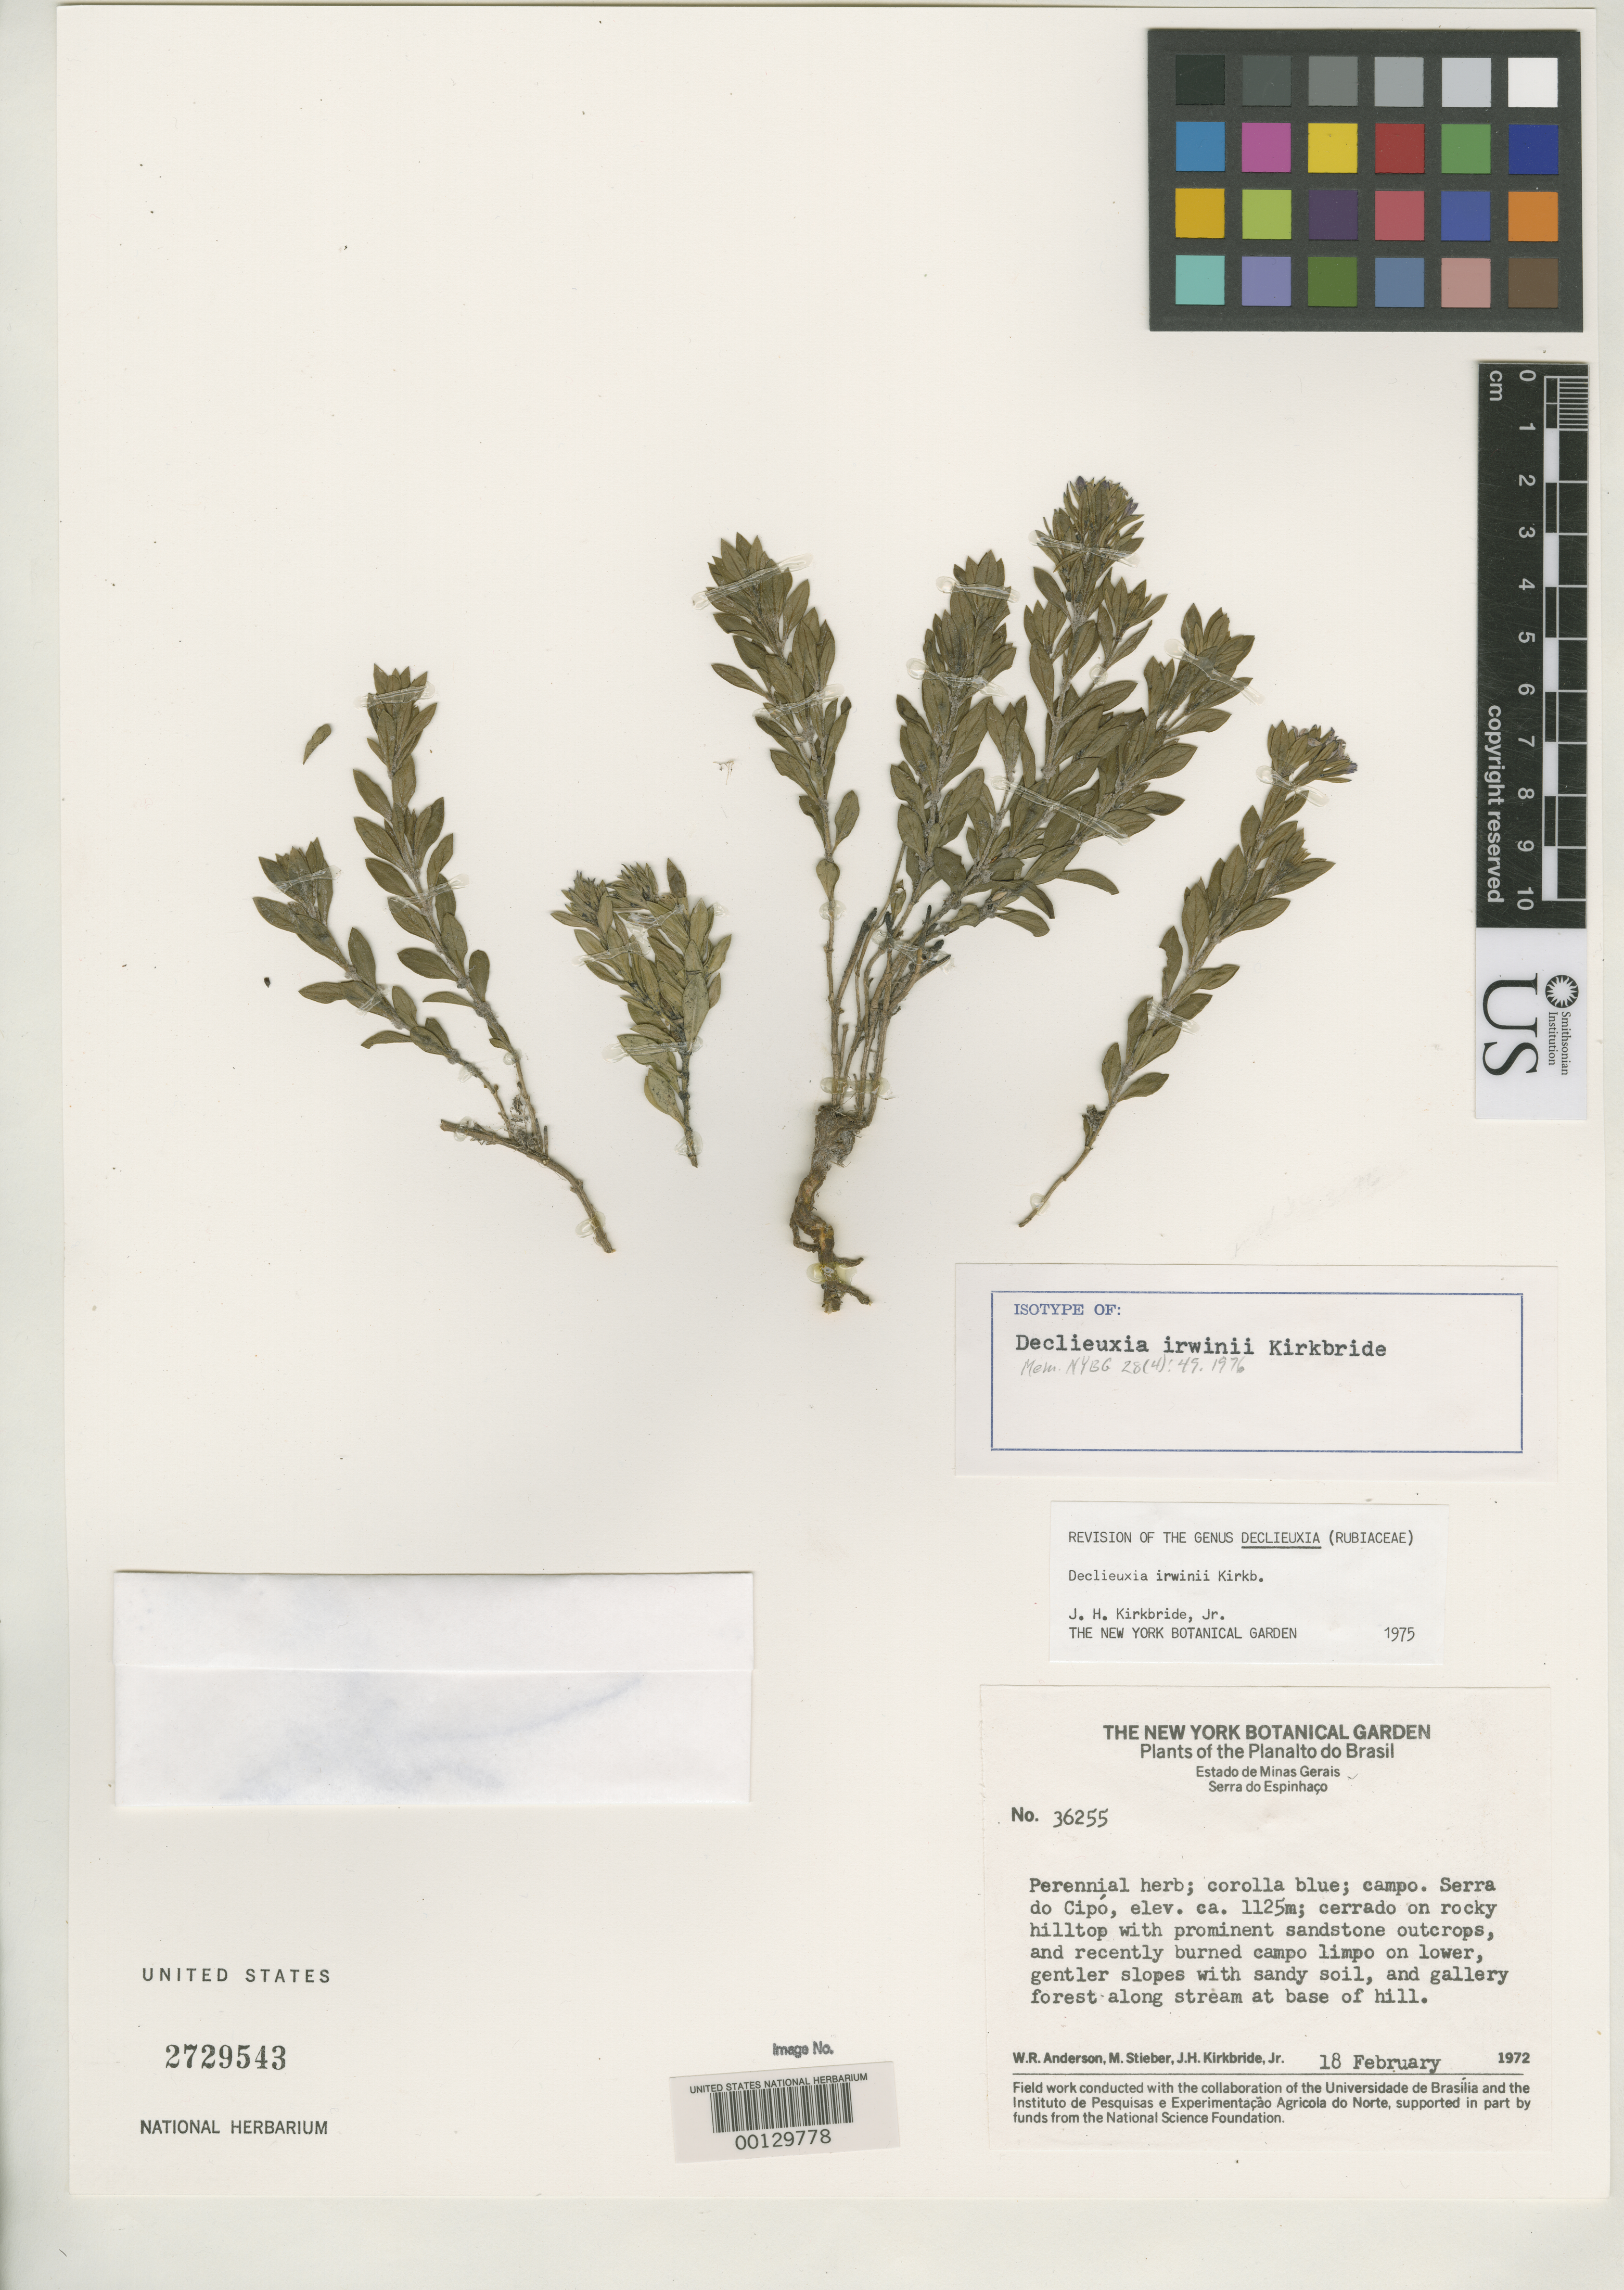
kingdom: Plantae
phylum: Tracheophyta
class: Magnoliopsida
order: Gentianales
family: Rubiaceae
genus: Declieuxia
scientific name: Declieuxia irwinii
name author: J.H. Kirkbr.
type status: Isotype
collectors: W. R. Anderson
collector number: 36255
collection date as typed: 18 Feb 1972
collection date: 1972-02-18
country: Brazil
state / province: Minas Gerais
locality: Serra deo Cipo.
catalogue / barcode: US 2729543